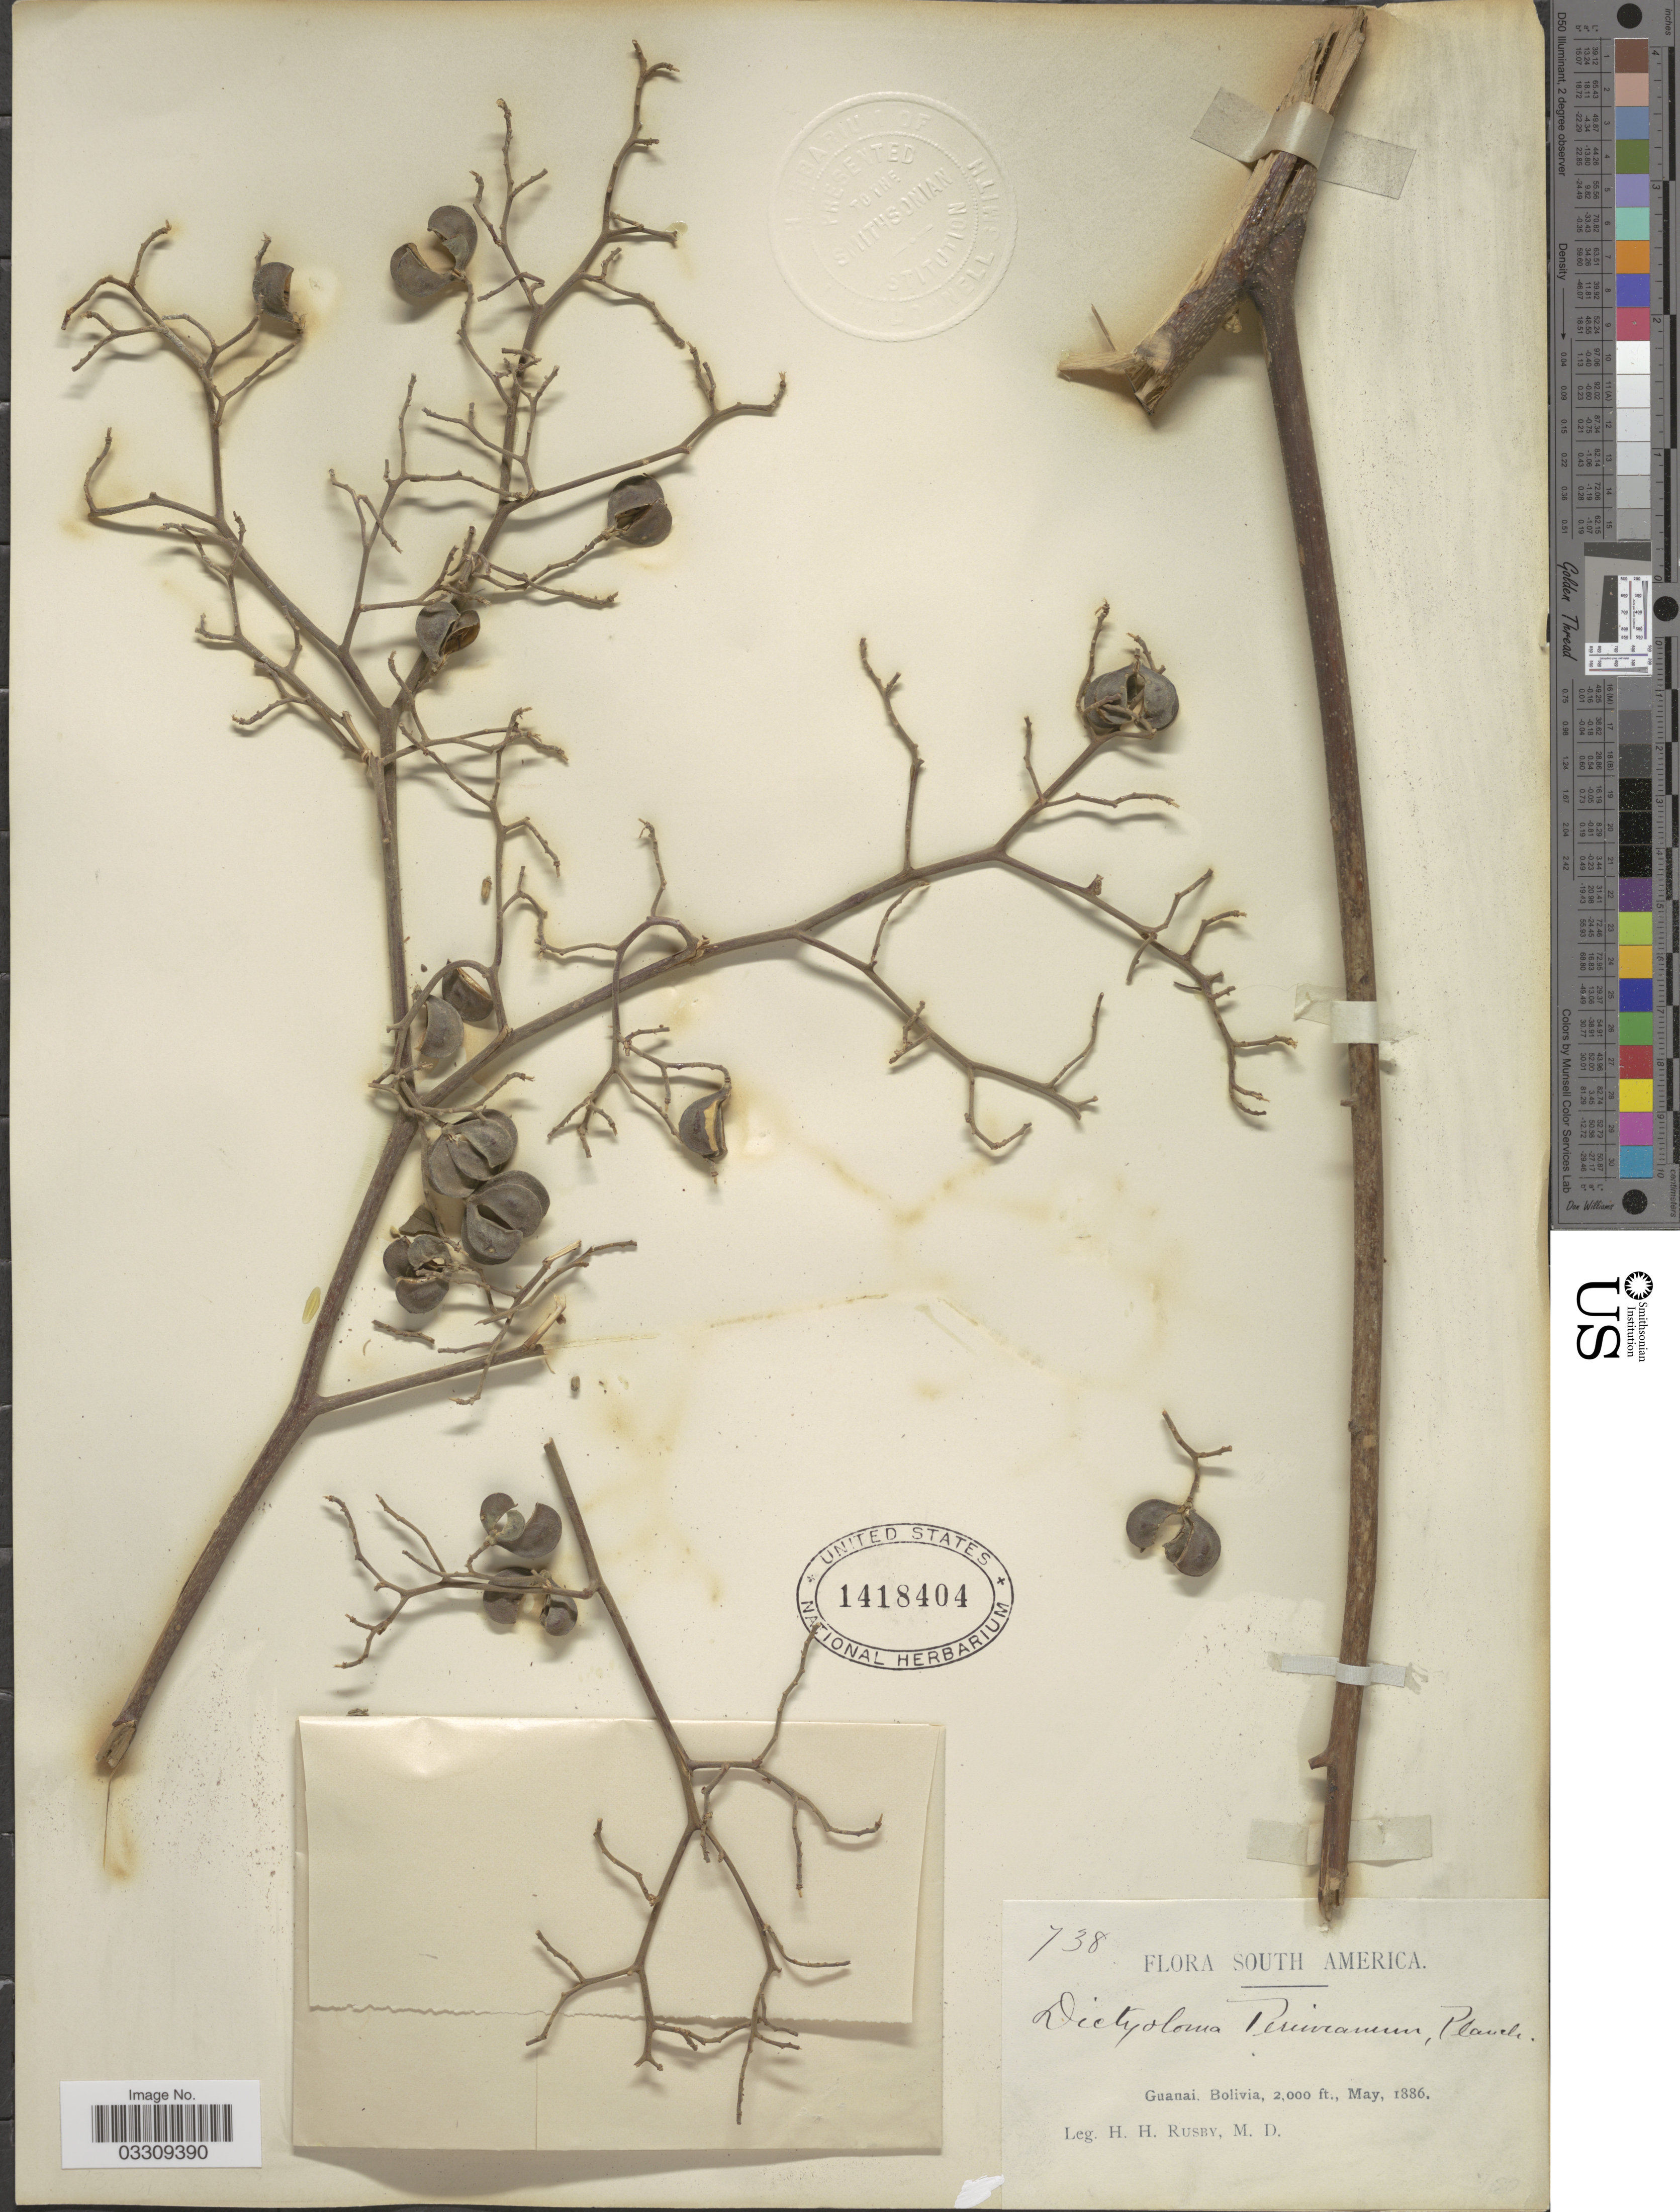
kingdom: Plantae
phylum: Tracheophyta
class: Magnoliopsida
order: Sapindales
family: Rutaceae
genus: Dictyoloma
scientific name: Dictyoloma peruvianum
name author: Planch.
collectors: H. H. Rusby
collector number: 738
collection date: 1886-05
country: Bolivia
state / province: La Páz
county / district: Larecaja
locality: Guanay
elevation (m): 610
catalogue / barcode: US 1418404